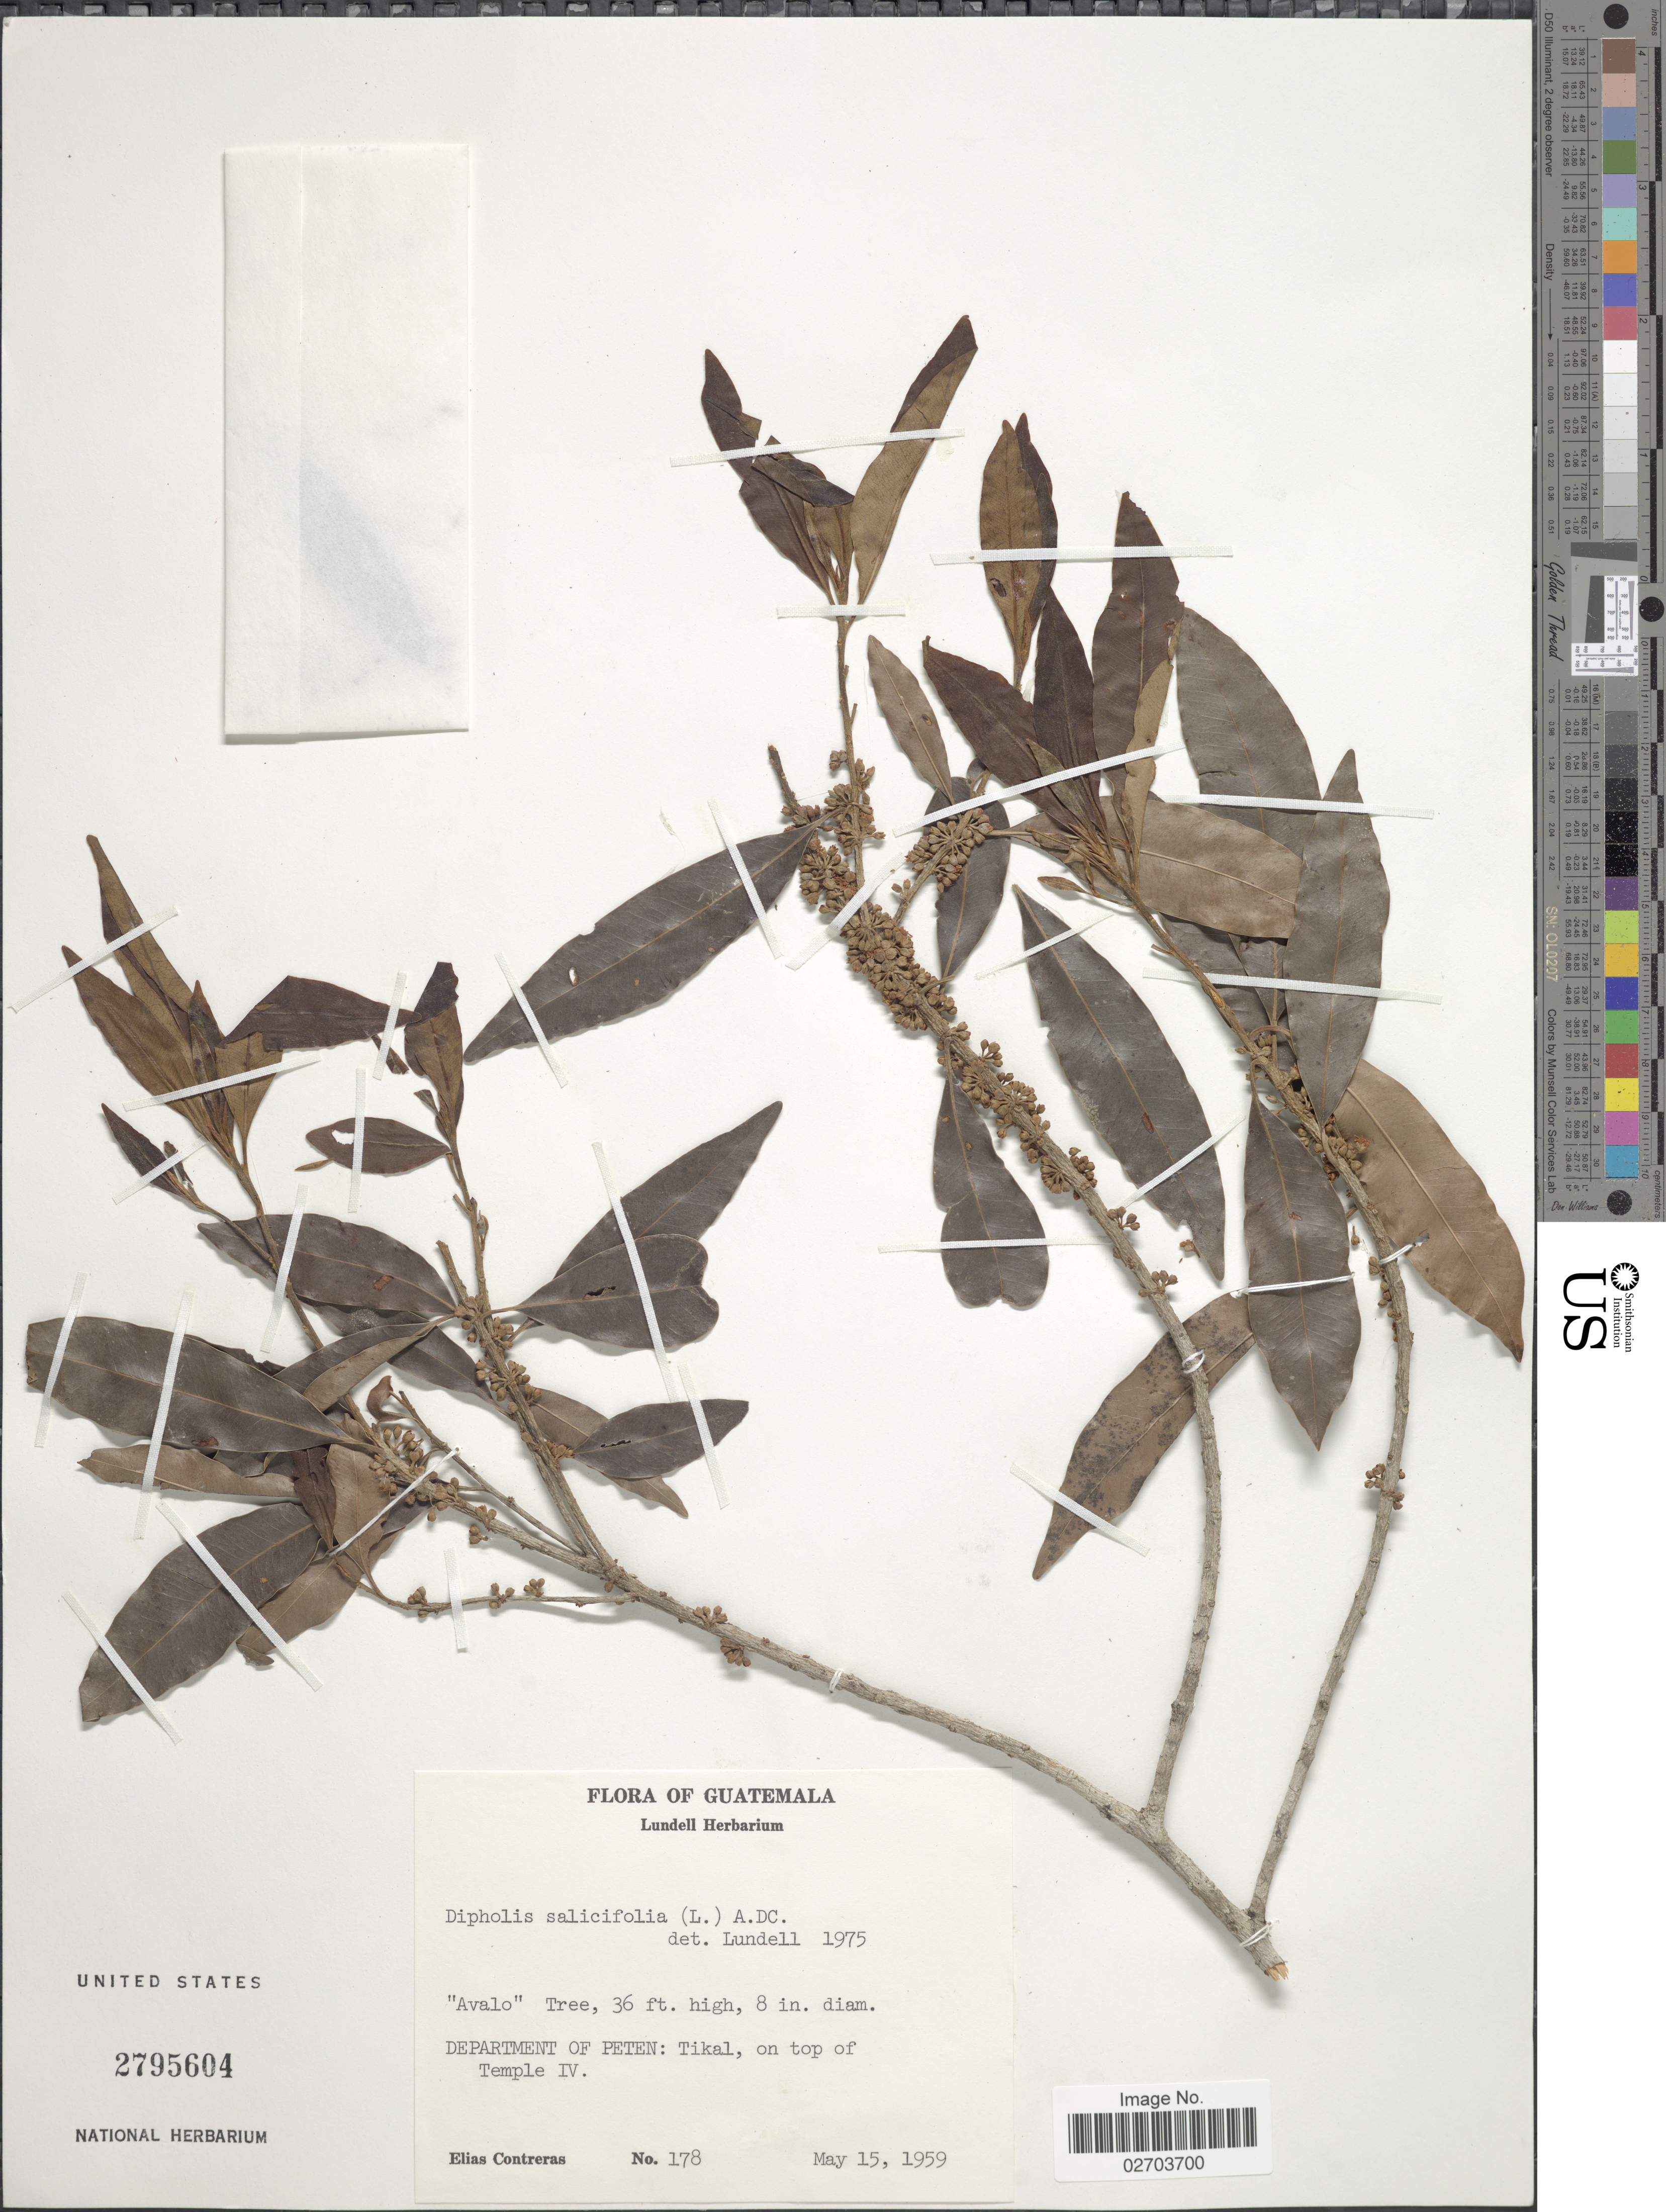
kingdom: Plantae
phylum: Tracheophyta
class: Magnoliopsida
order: Ericales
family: Sapotaceae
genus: Sideroxylon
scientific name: Sideroxylon salicifolium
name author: (L.) Lam.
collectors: E. Contreras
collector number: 178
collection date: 1959-05-15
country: Guatemala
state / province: El Petén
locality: Tikal, on top of Temple IV.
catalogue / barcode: US 2795604